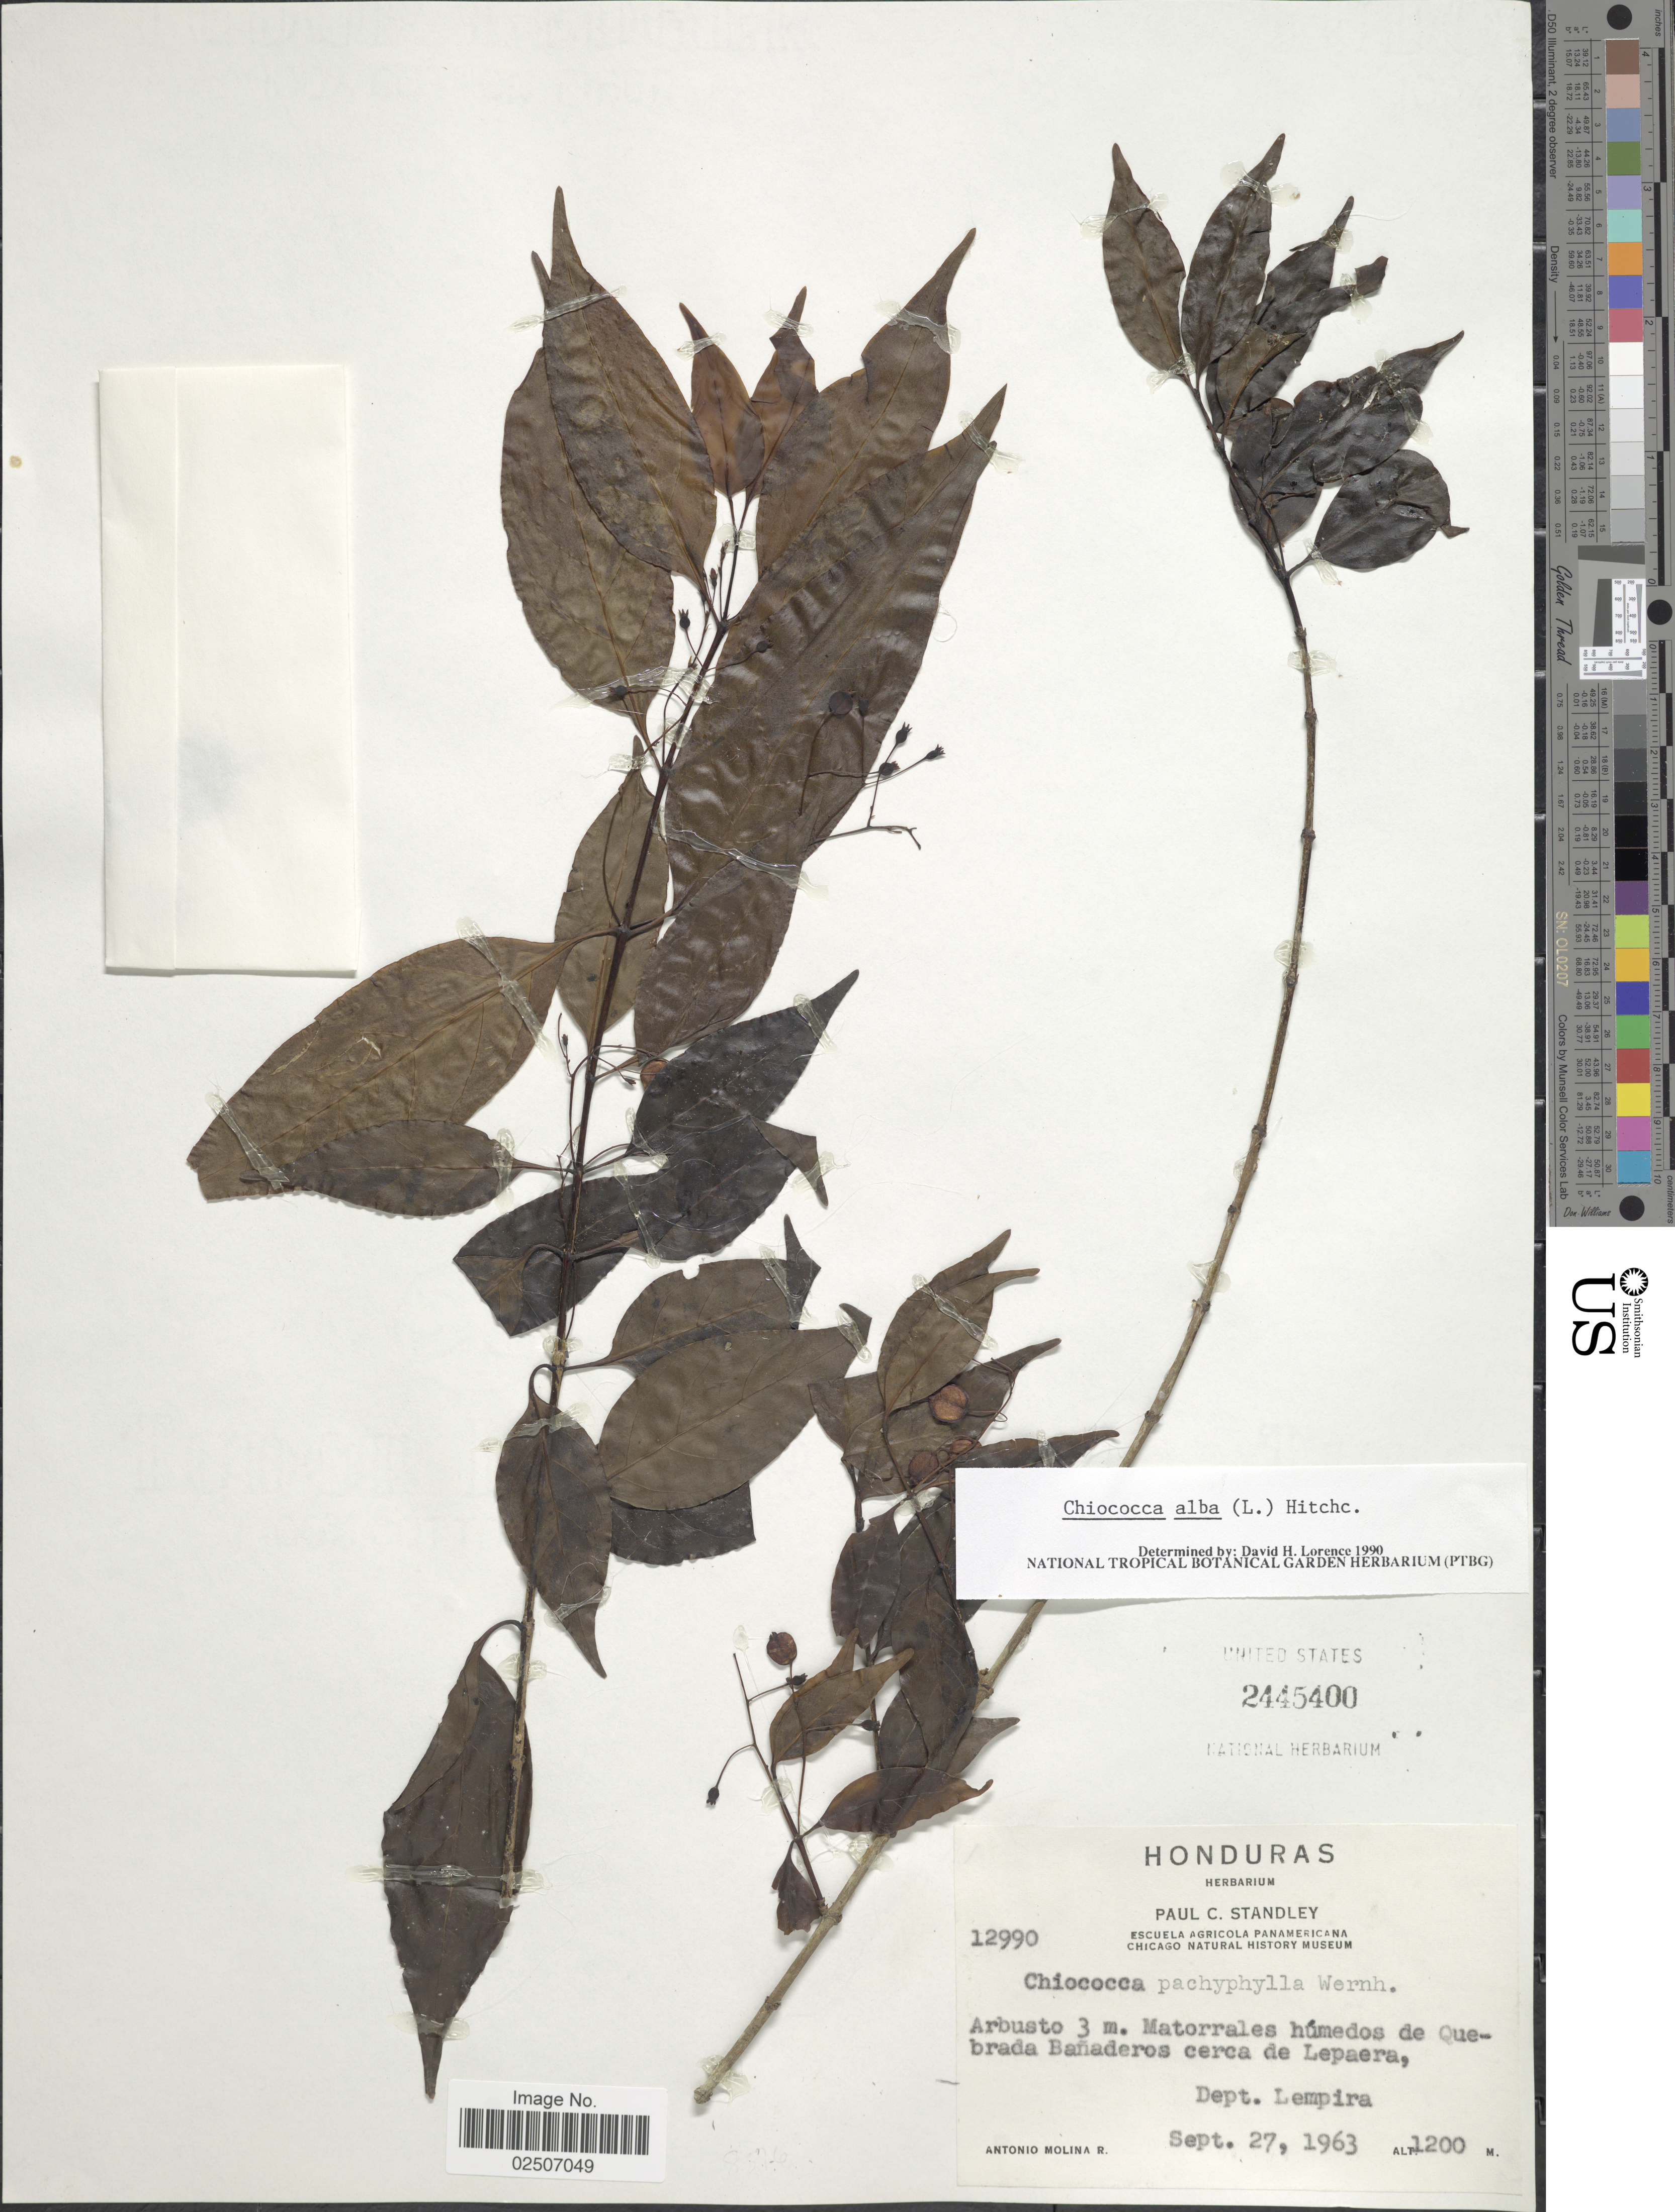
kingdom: Plantae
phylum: Tracheophyta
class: Magnoliopsida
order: Gentianales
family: Rubiaceae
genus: Chiococca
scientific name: Chiococca alba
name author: (L.) Hitchc.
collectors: A. Molina R.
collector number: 12990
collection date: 1963-09-27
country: Honduras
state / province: Lempira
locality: Matorrales humedos de Quebrada Banaderos cerca de Lepaera, Dept. Lempira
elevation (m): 1200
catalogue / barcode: US 2445400